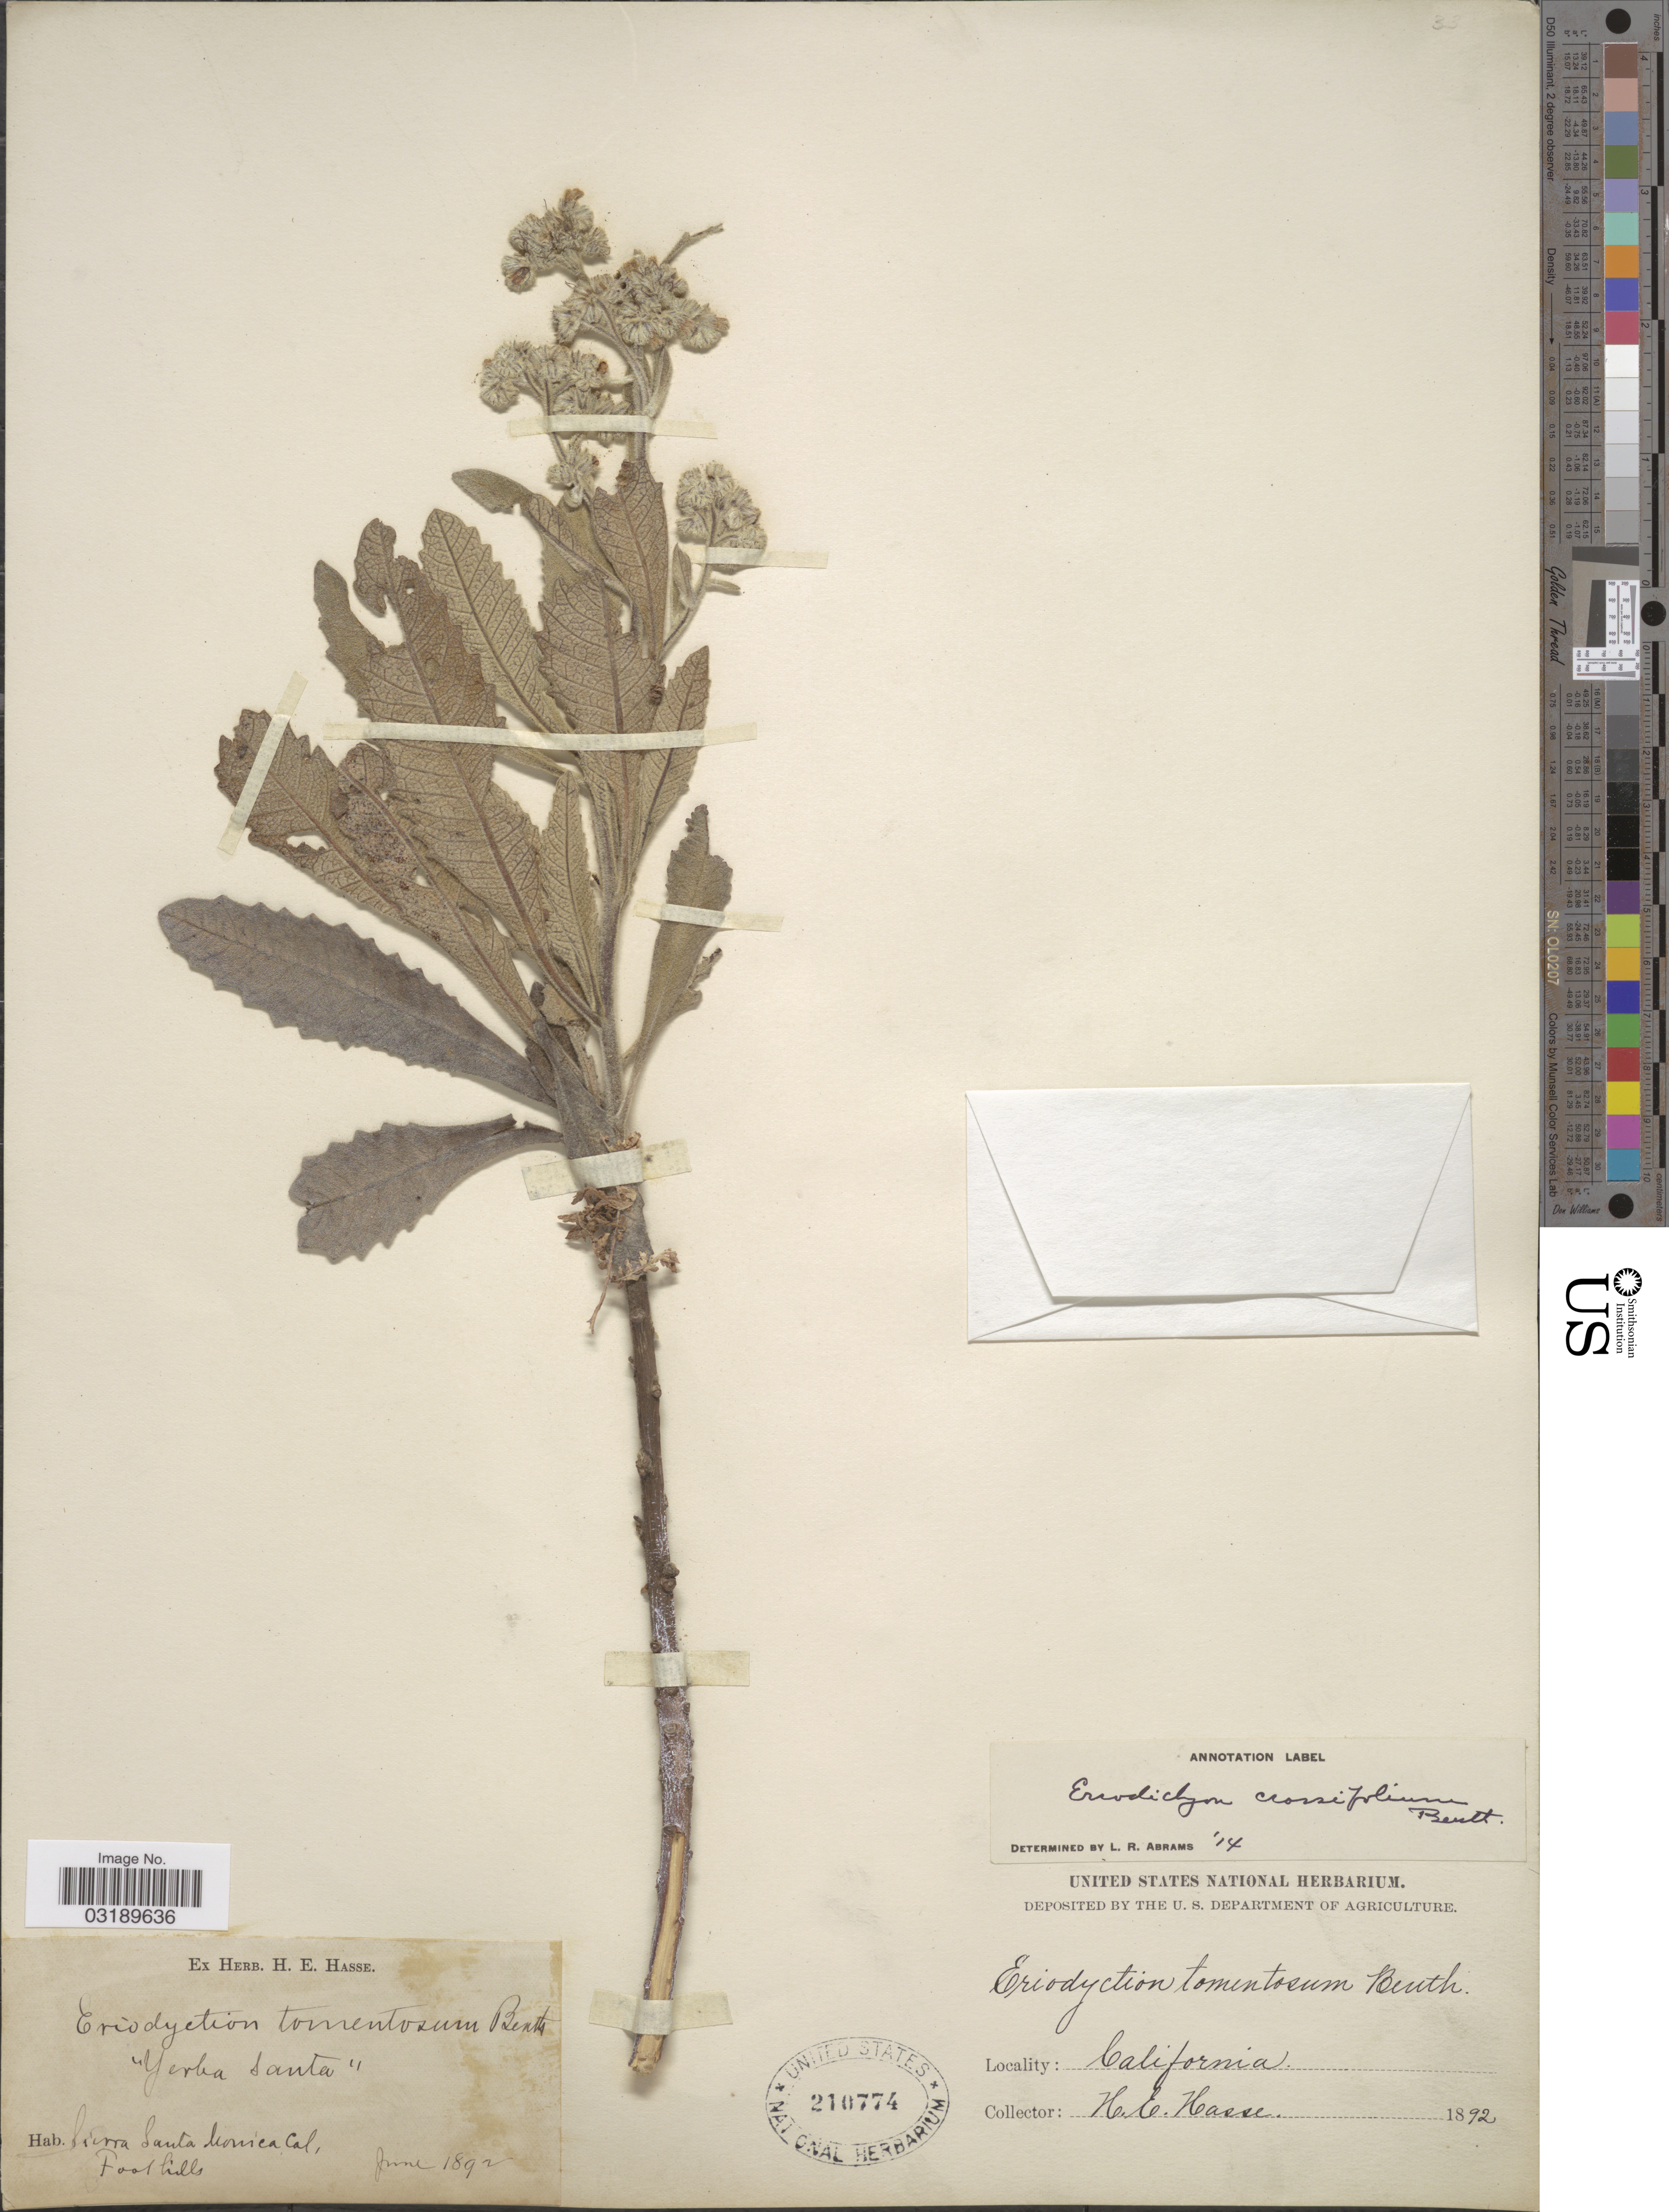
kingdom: Plantae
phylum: Tracheophyta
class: Magnoliopsida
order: Boraginales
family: Namaceae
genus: Eriodictyon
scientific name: Eriodictyon crassifolium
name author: Benth.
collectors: H. E. Hasse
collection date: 1892-06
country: United States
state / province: California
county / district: Los Angeles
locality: Sierra Santa Monica Cal, Foothills.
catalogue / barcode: US 210774